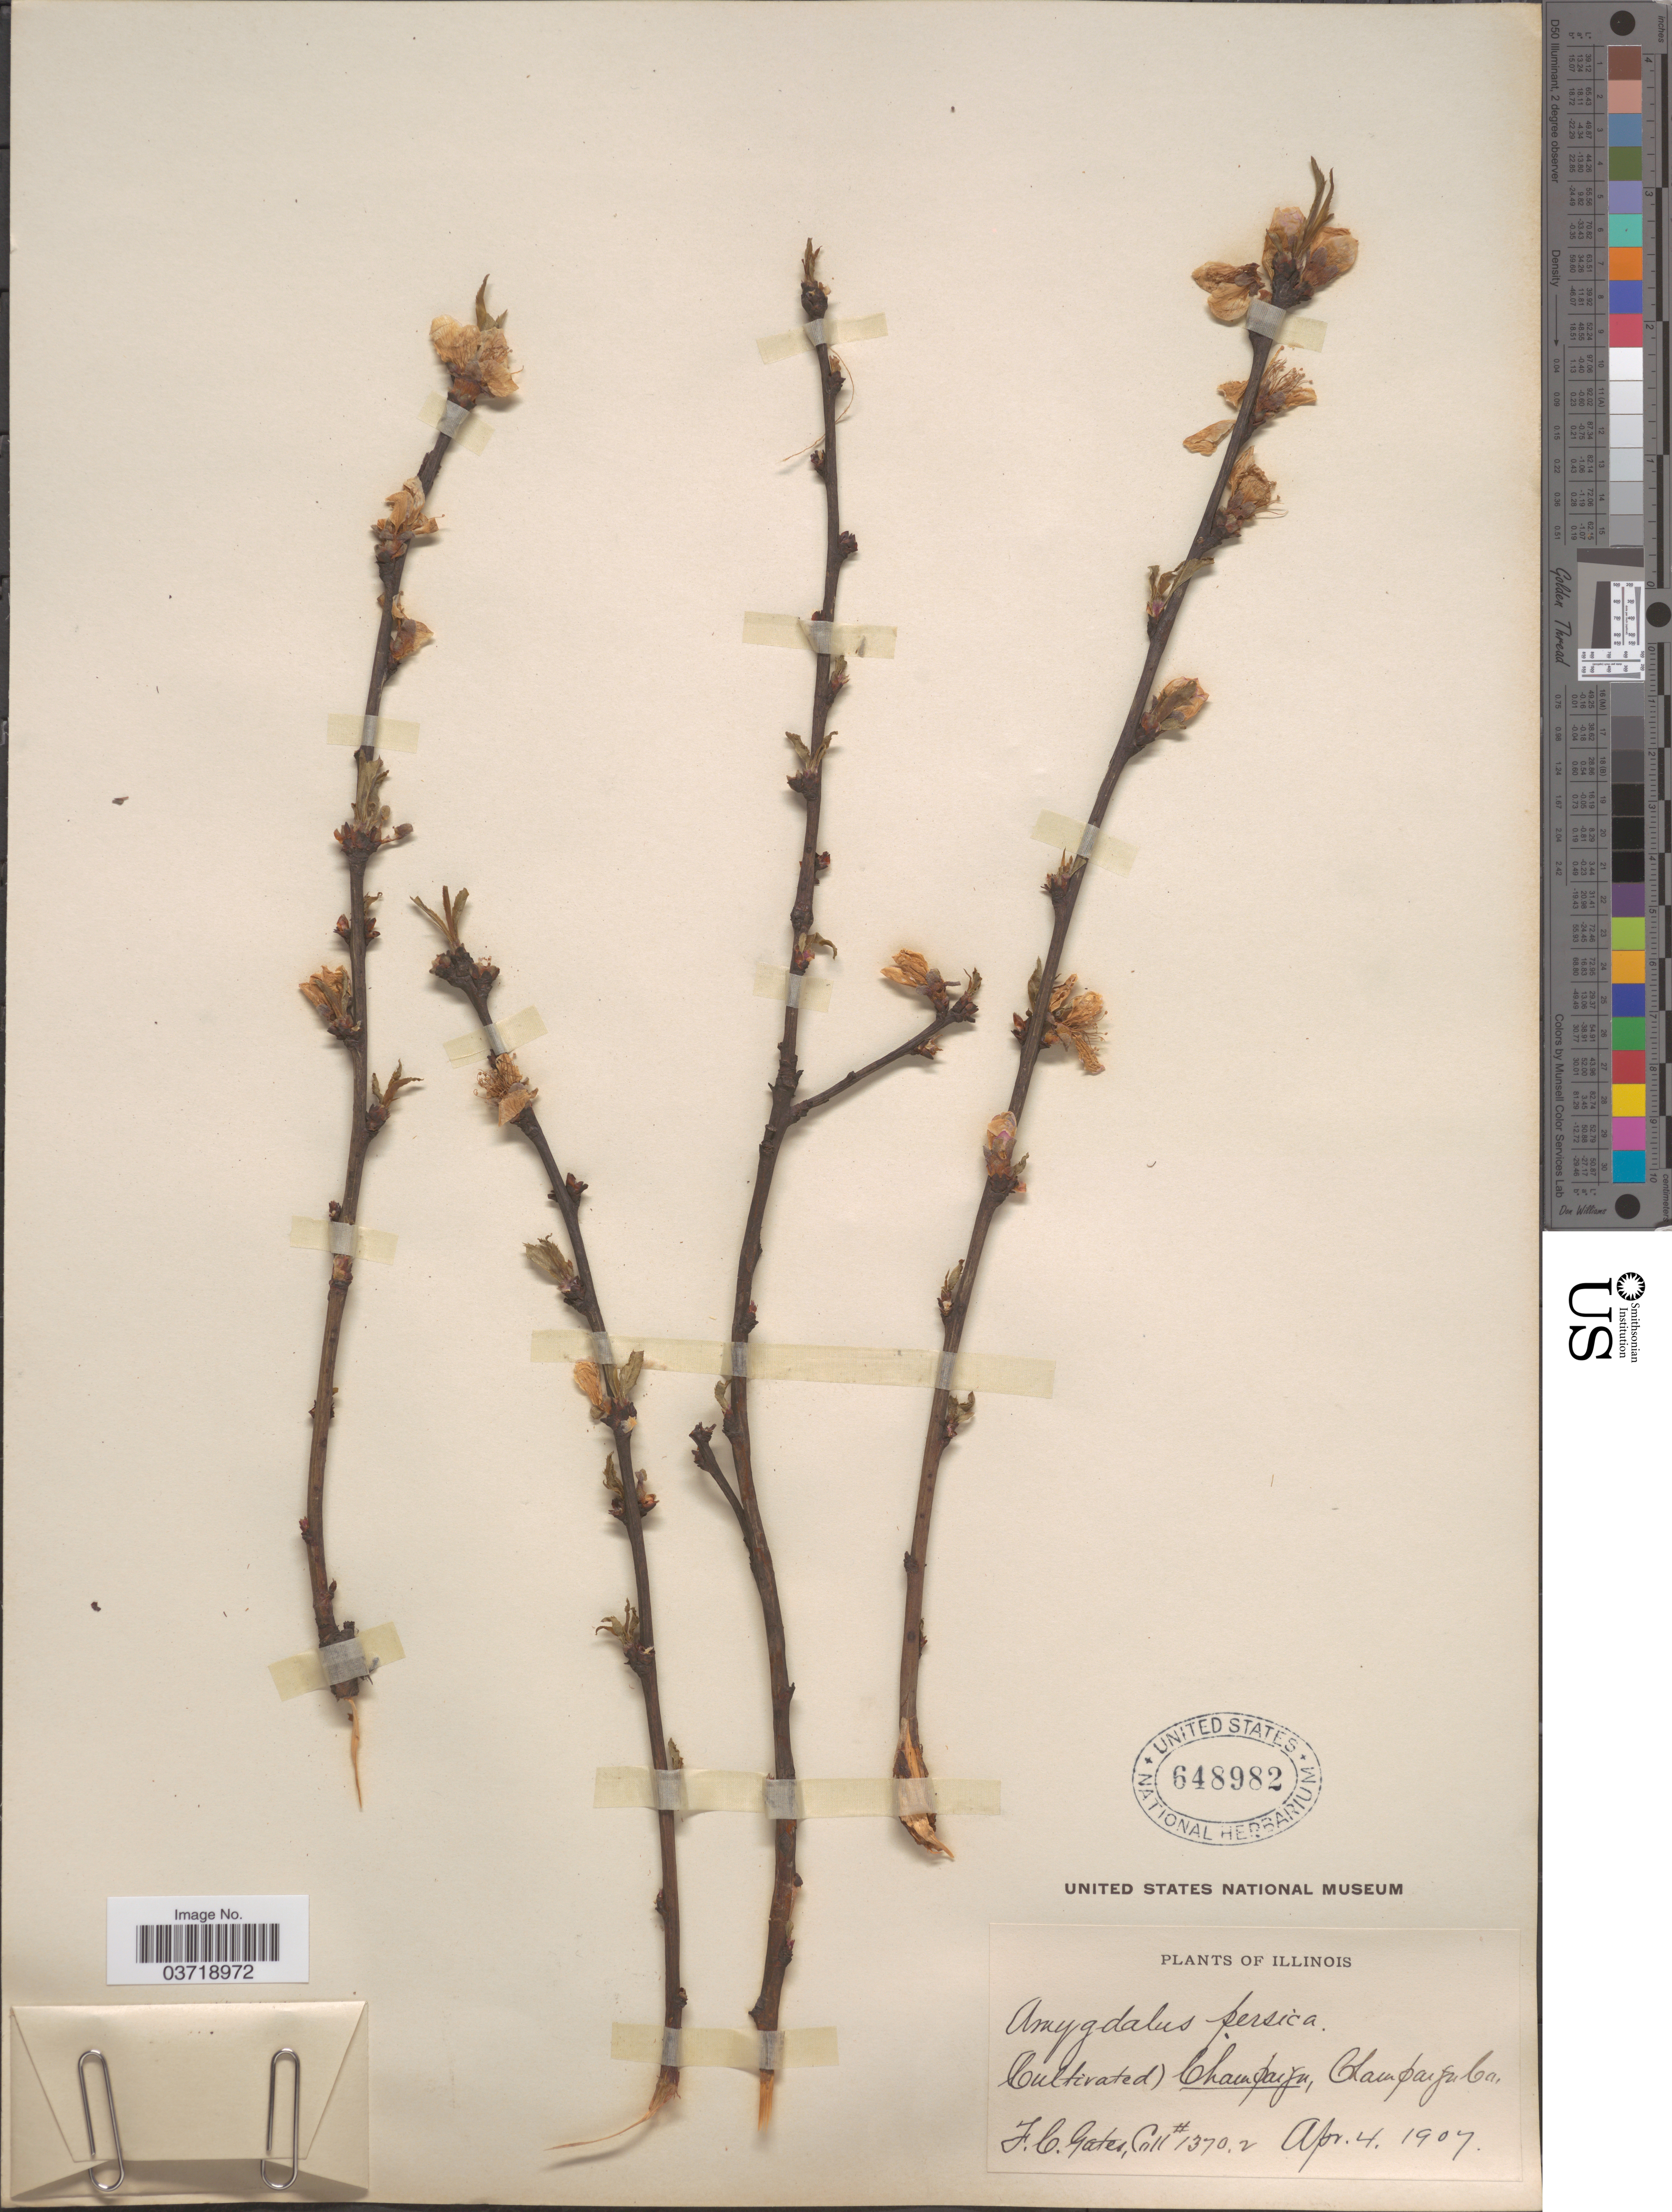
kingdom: Plantae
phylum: Tracheophyta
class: Magnoliopsida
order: Rosales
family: Rosaceae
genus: Prunus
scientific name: Prunus persica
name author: (L.) Batsch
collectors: F. C. Gates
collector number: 13702*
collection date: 1907-04-04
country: United States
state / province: Illinois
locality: Champaign, Champaign Co.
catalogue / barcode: US 648982